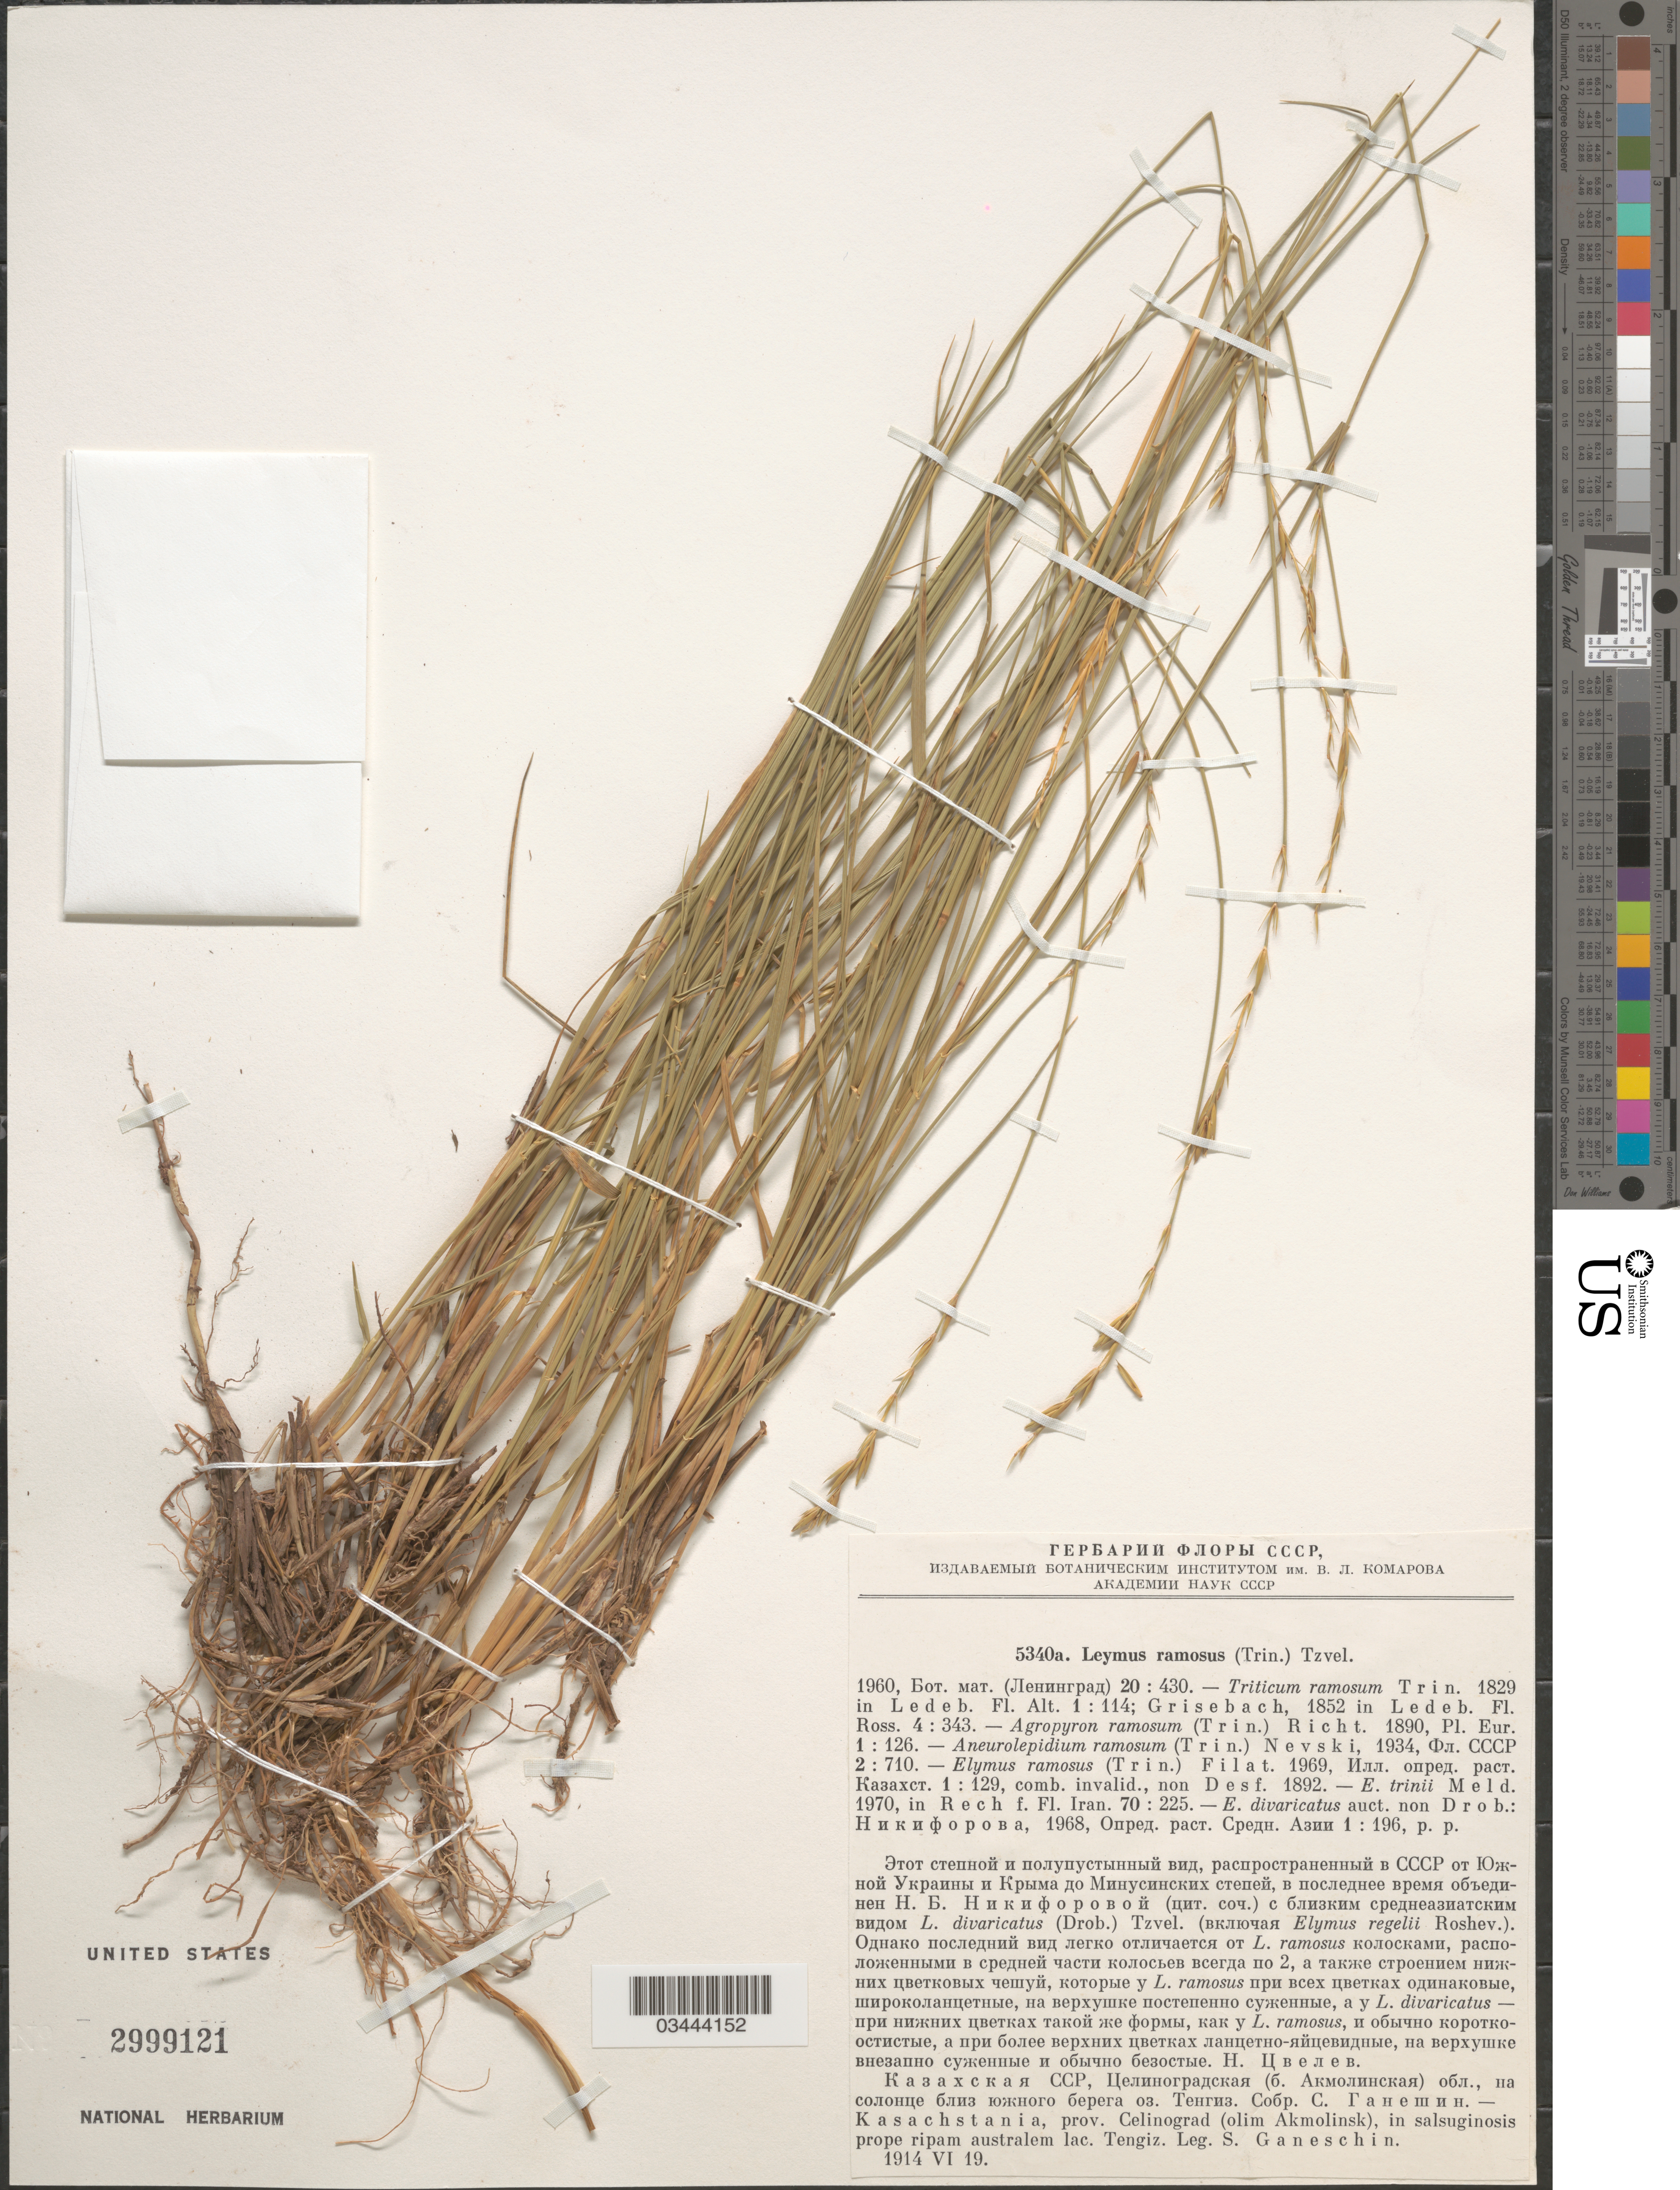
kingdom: Plantae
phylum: Tracheophyta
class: Liliopsida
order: Poales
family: Poaceae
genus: Leymus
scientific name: Leymus racemosus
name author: (Lam.) Tzvelev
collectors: S. Ganeschin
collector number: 5340a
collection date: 1914-06-19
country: Kazakhstan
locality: Kasachstania, prov. Celinograd (olim Akmolinsk), in salsuginosis prope ripam australem lac. Tengiz.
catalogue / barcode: US 2999121